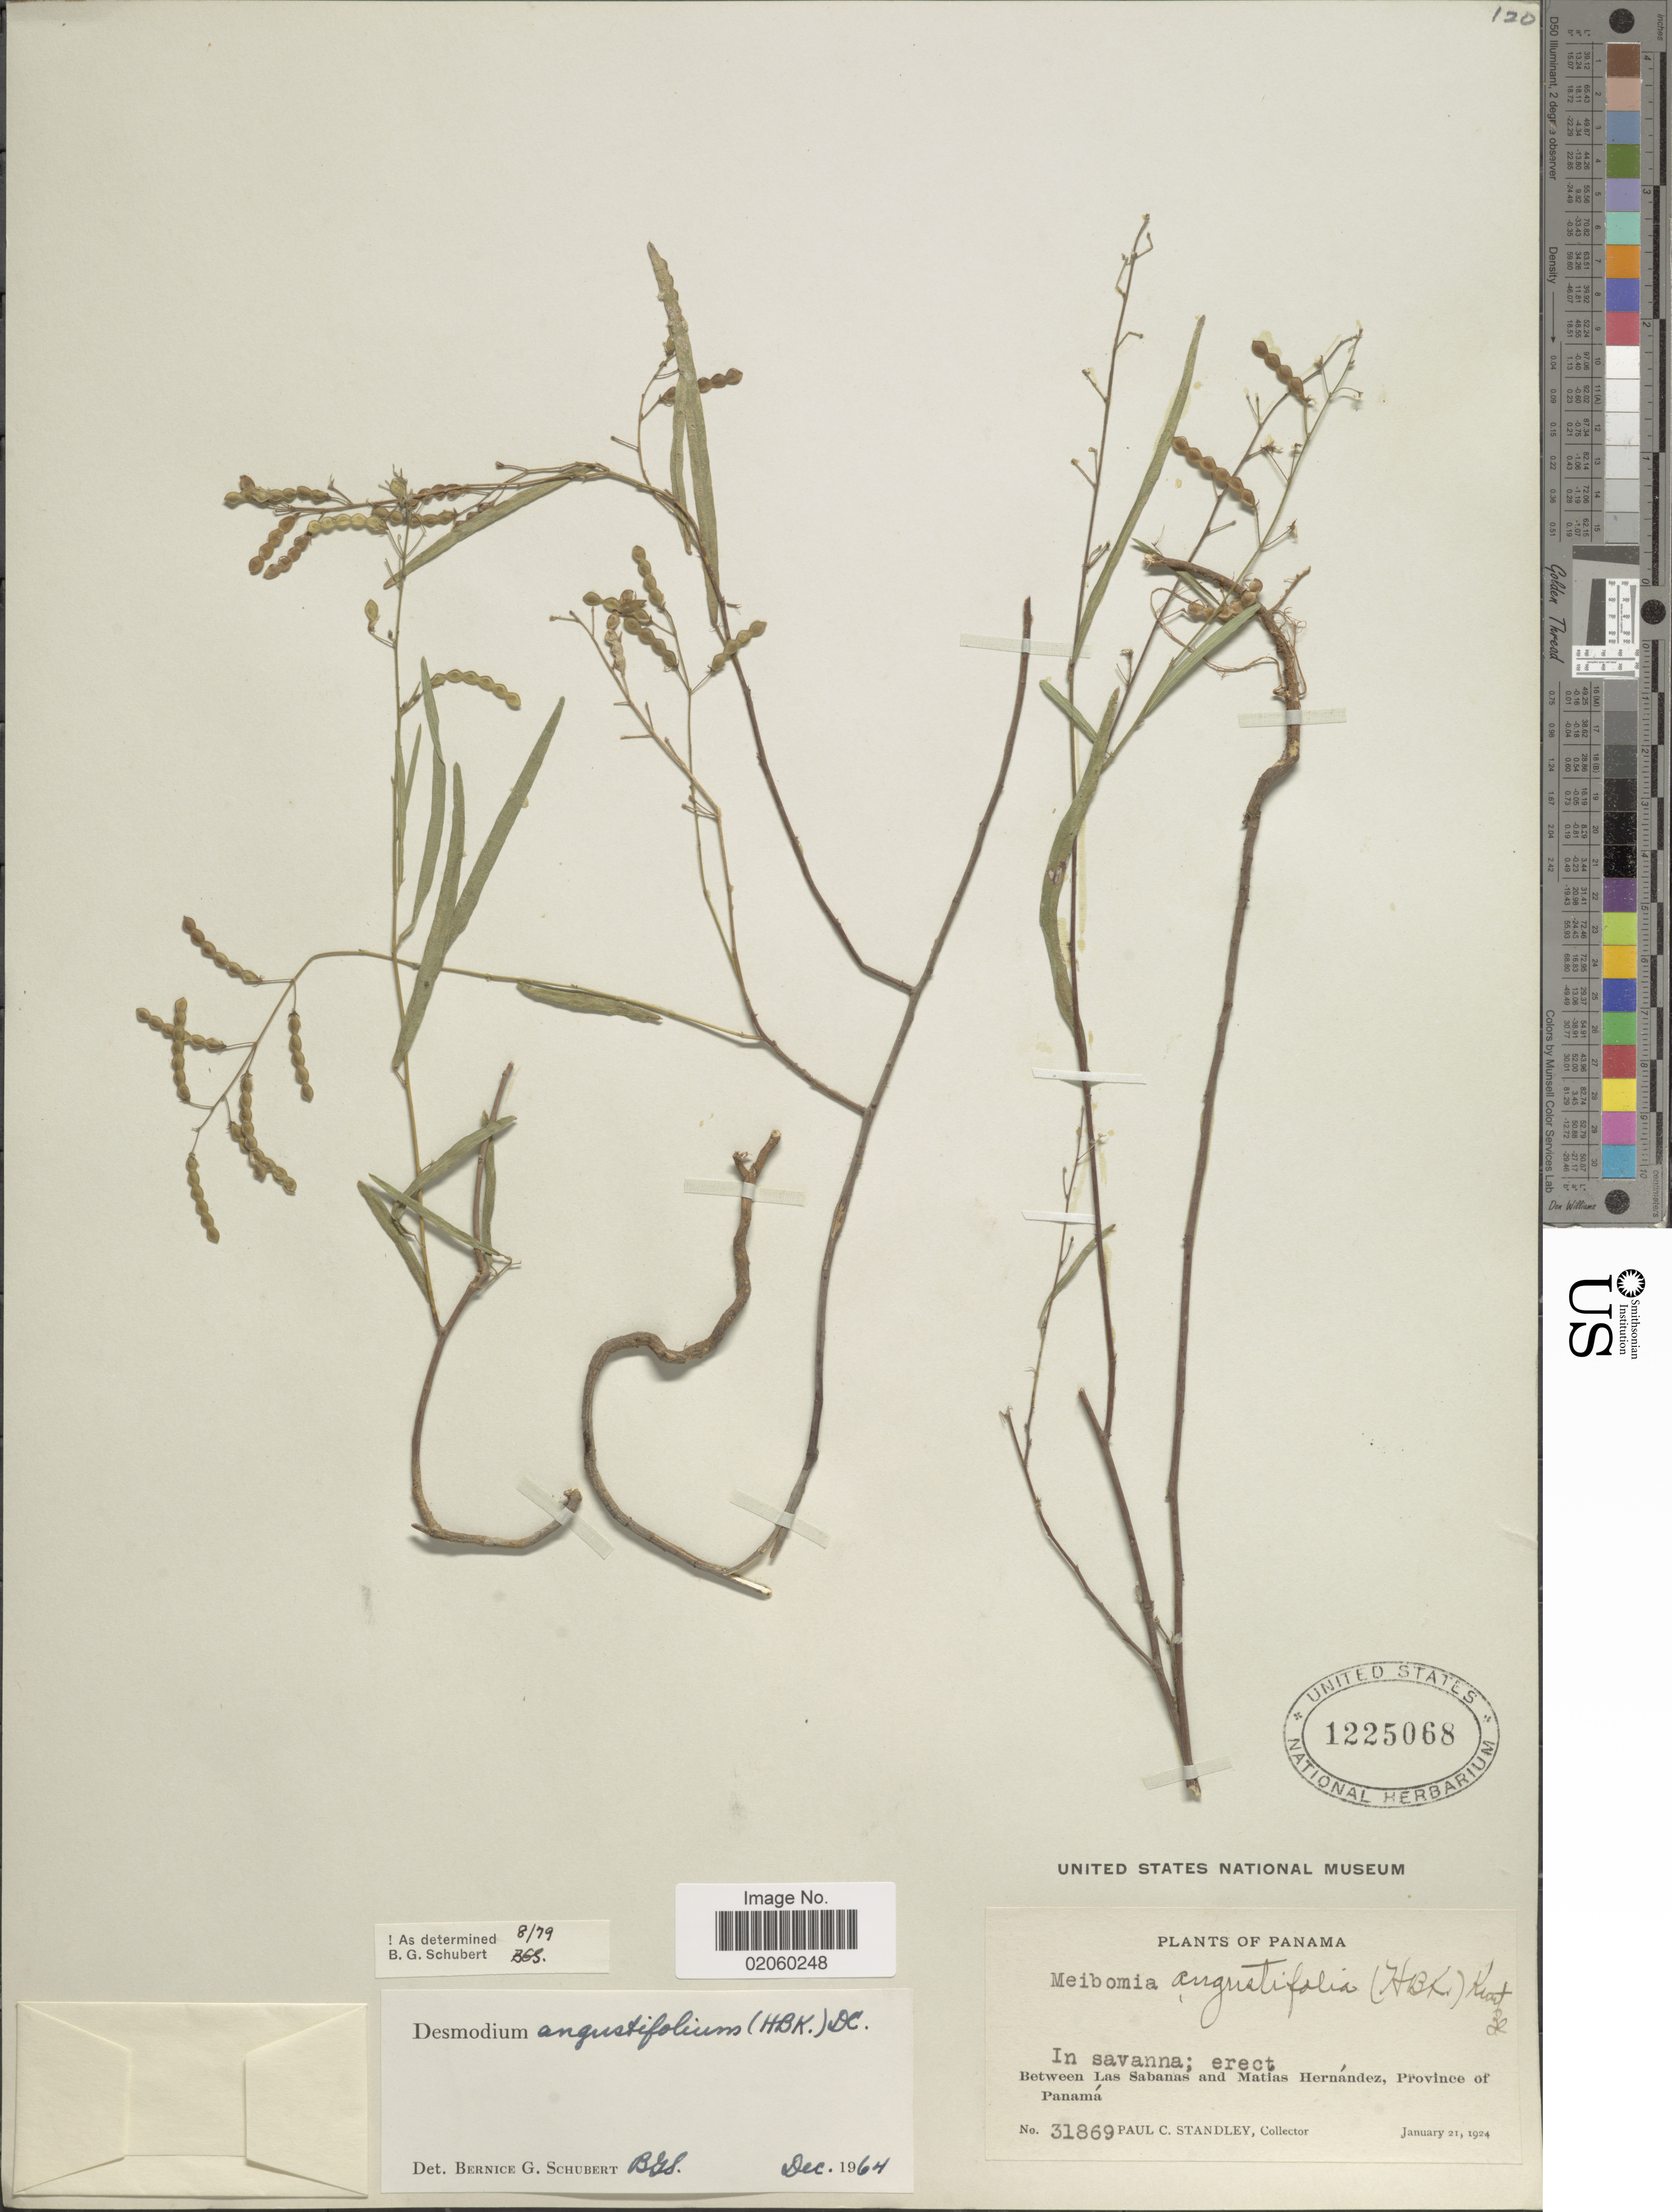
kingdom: Plantae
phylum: Tracheophyta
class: Magnoliopsida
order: Fabales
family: Fabaceae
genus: Desmodium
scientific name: Desmodium angustifolium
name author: (Kunth) DC.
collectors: P. C. Standley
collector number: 31869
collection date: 1924-01-21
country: Panama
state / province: Panamá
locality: Between las Sabanas and Matias Hernandez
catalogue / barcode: US 1225068